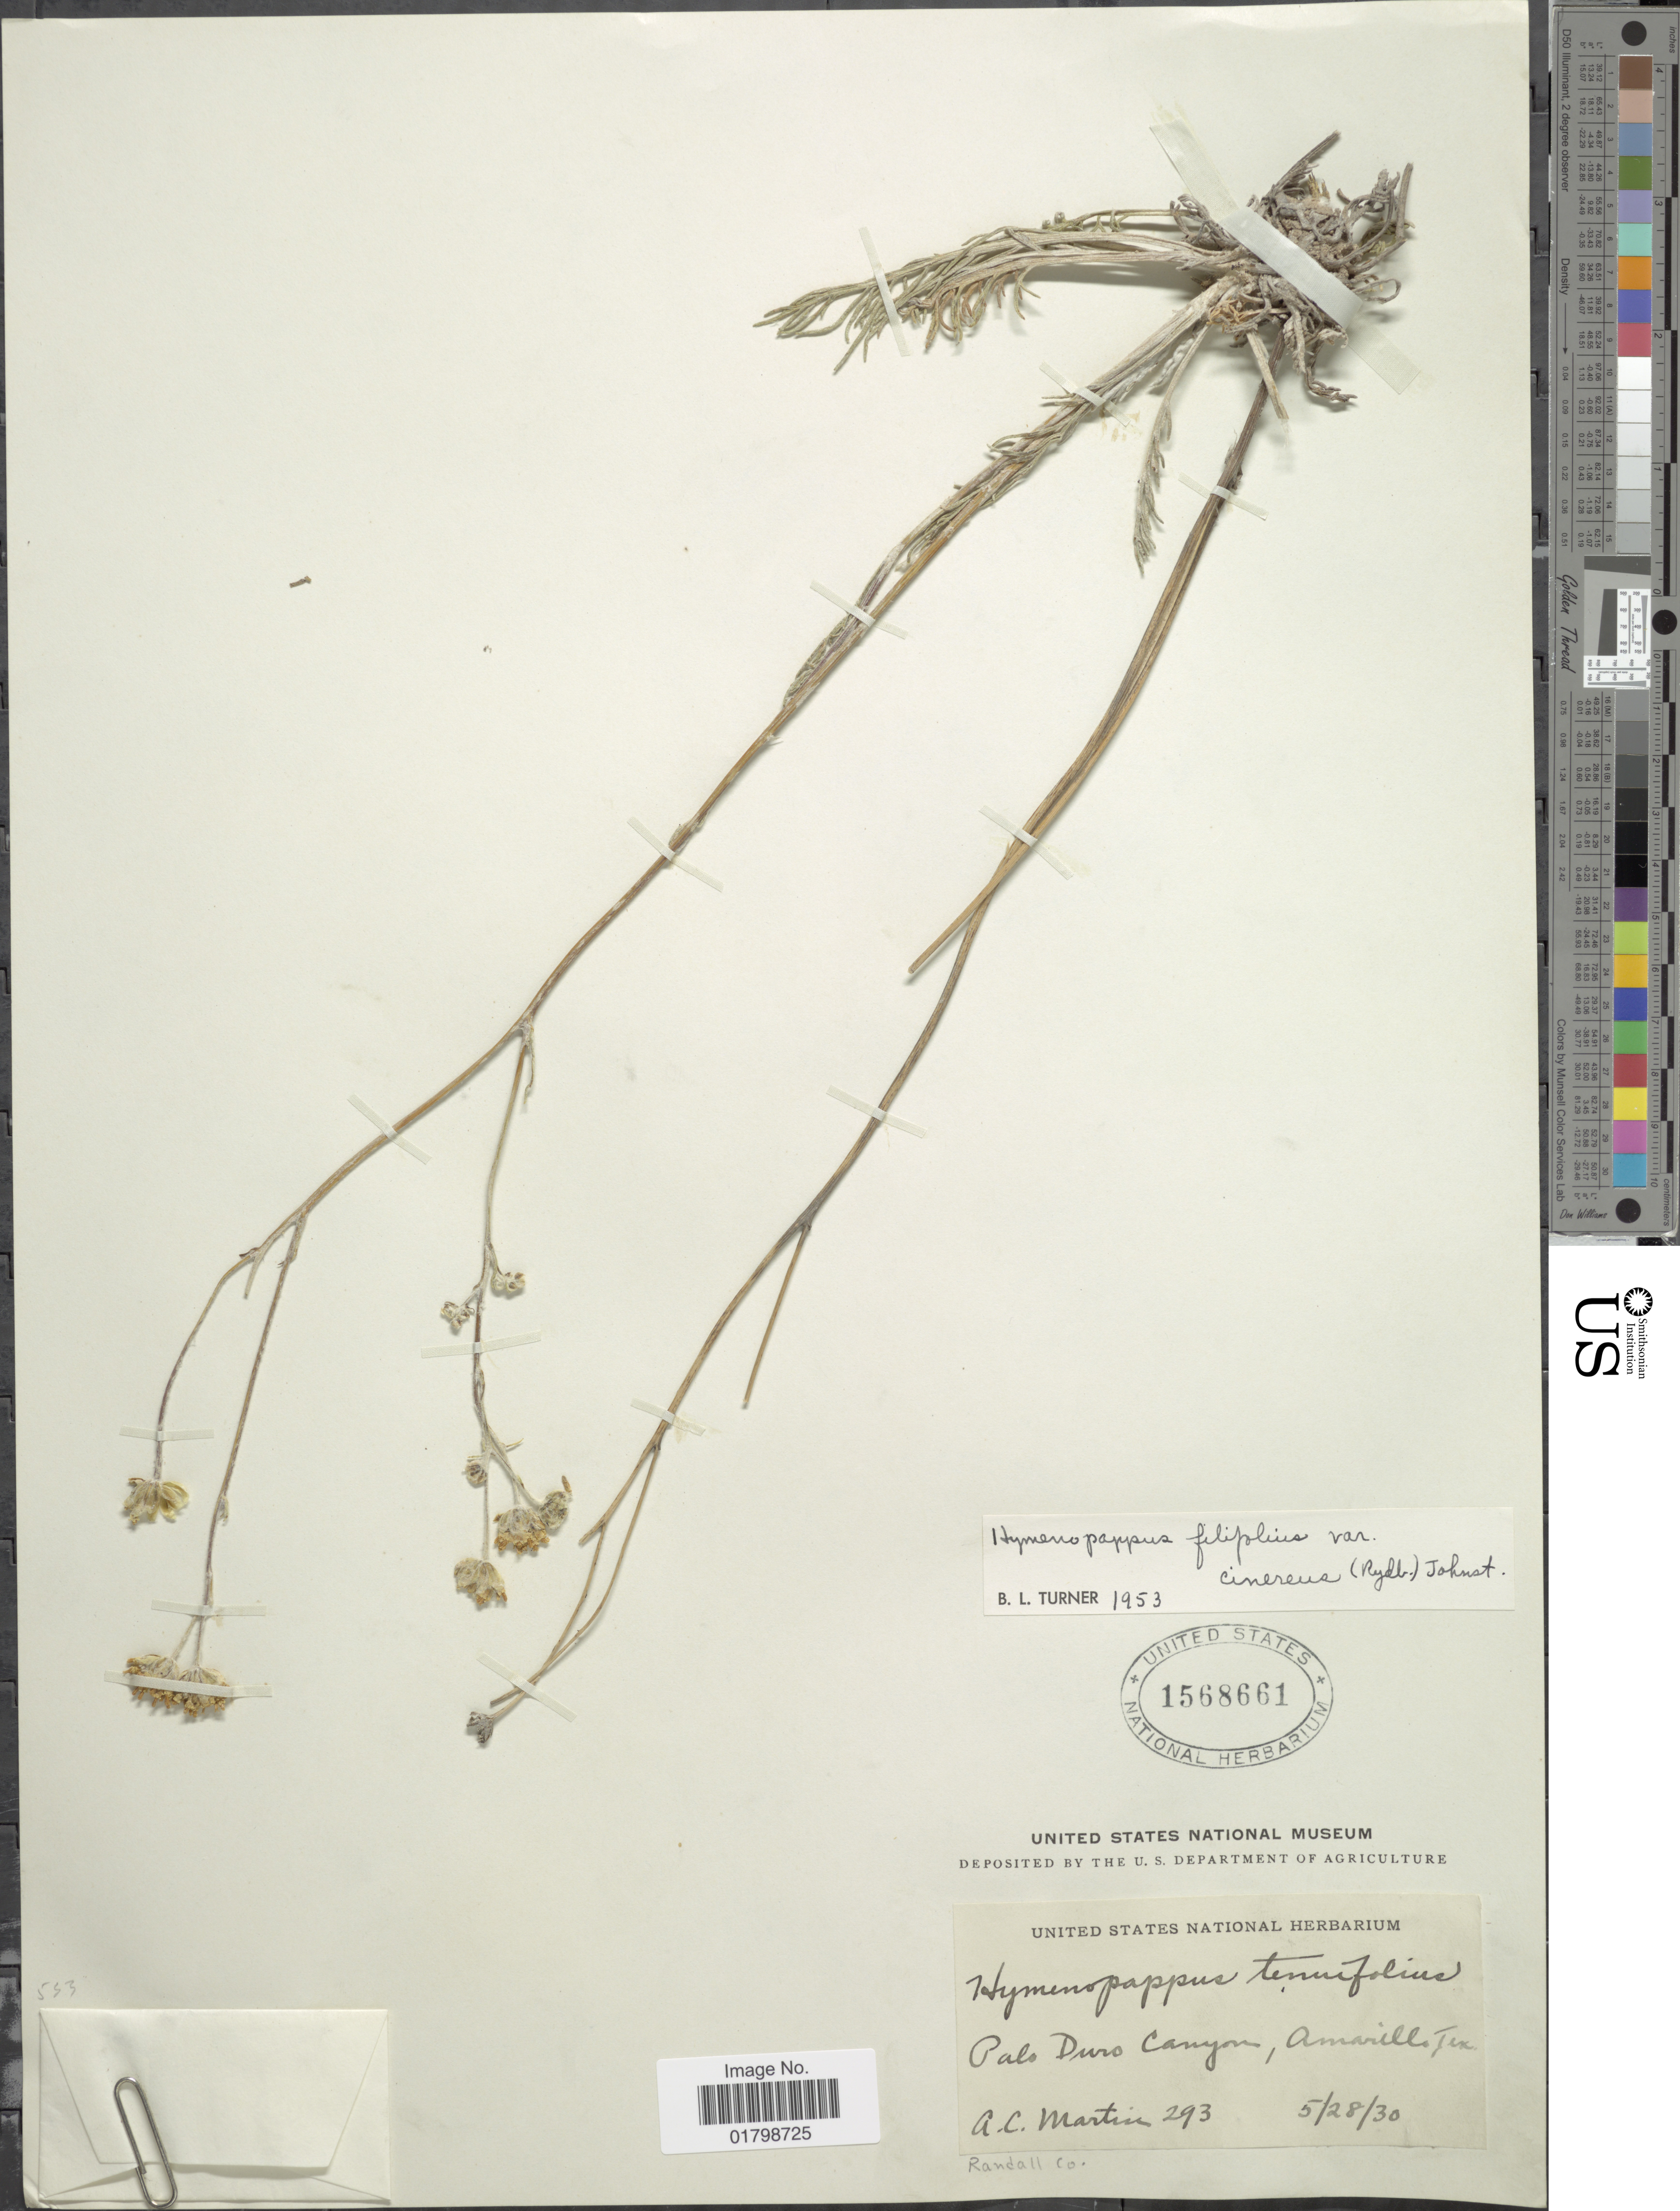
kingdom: Plantae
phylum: Tracheophyta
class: Magnoliopsida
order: Asterales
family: Asteraceae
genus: Hymenopappus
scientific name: Hymenopappus filifolius var. cinereus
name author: (Rydb.) I.M. Johnst.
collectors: A. C. Martin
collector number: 293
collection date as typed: Transcribed d/m/y: 28/5/30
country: United States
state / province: Texas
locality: Palo Duro Canyon, Amarillo, Randall Co.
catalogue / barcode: US 1568661